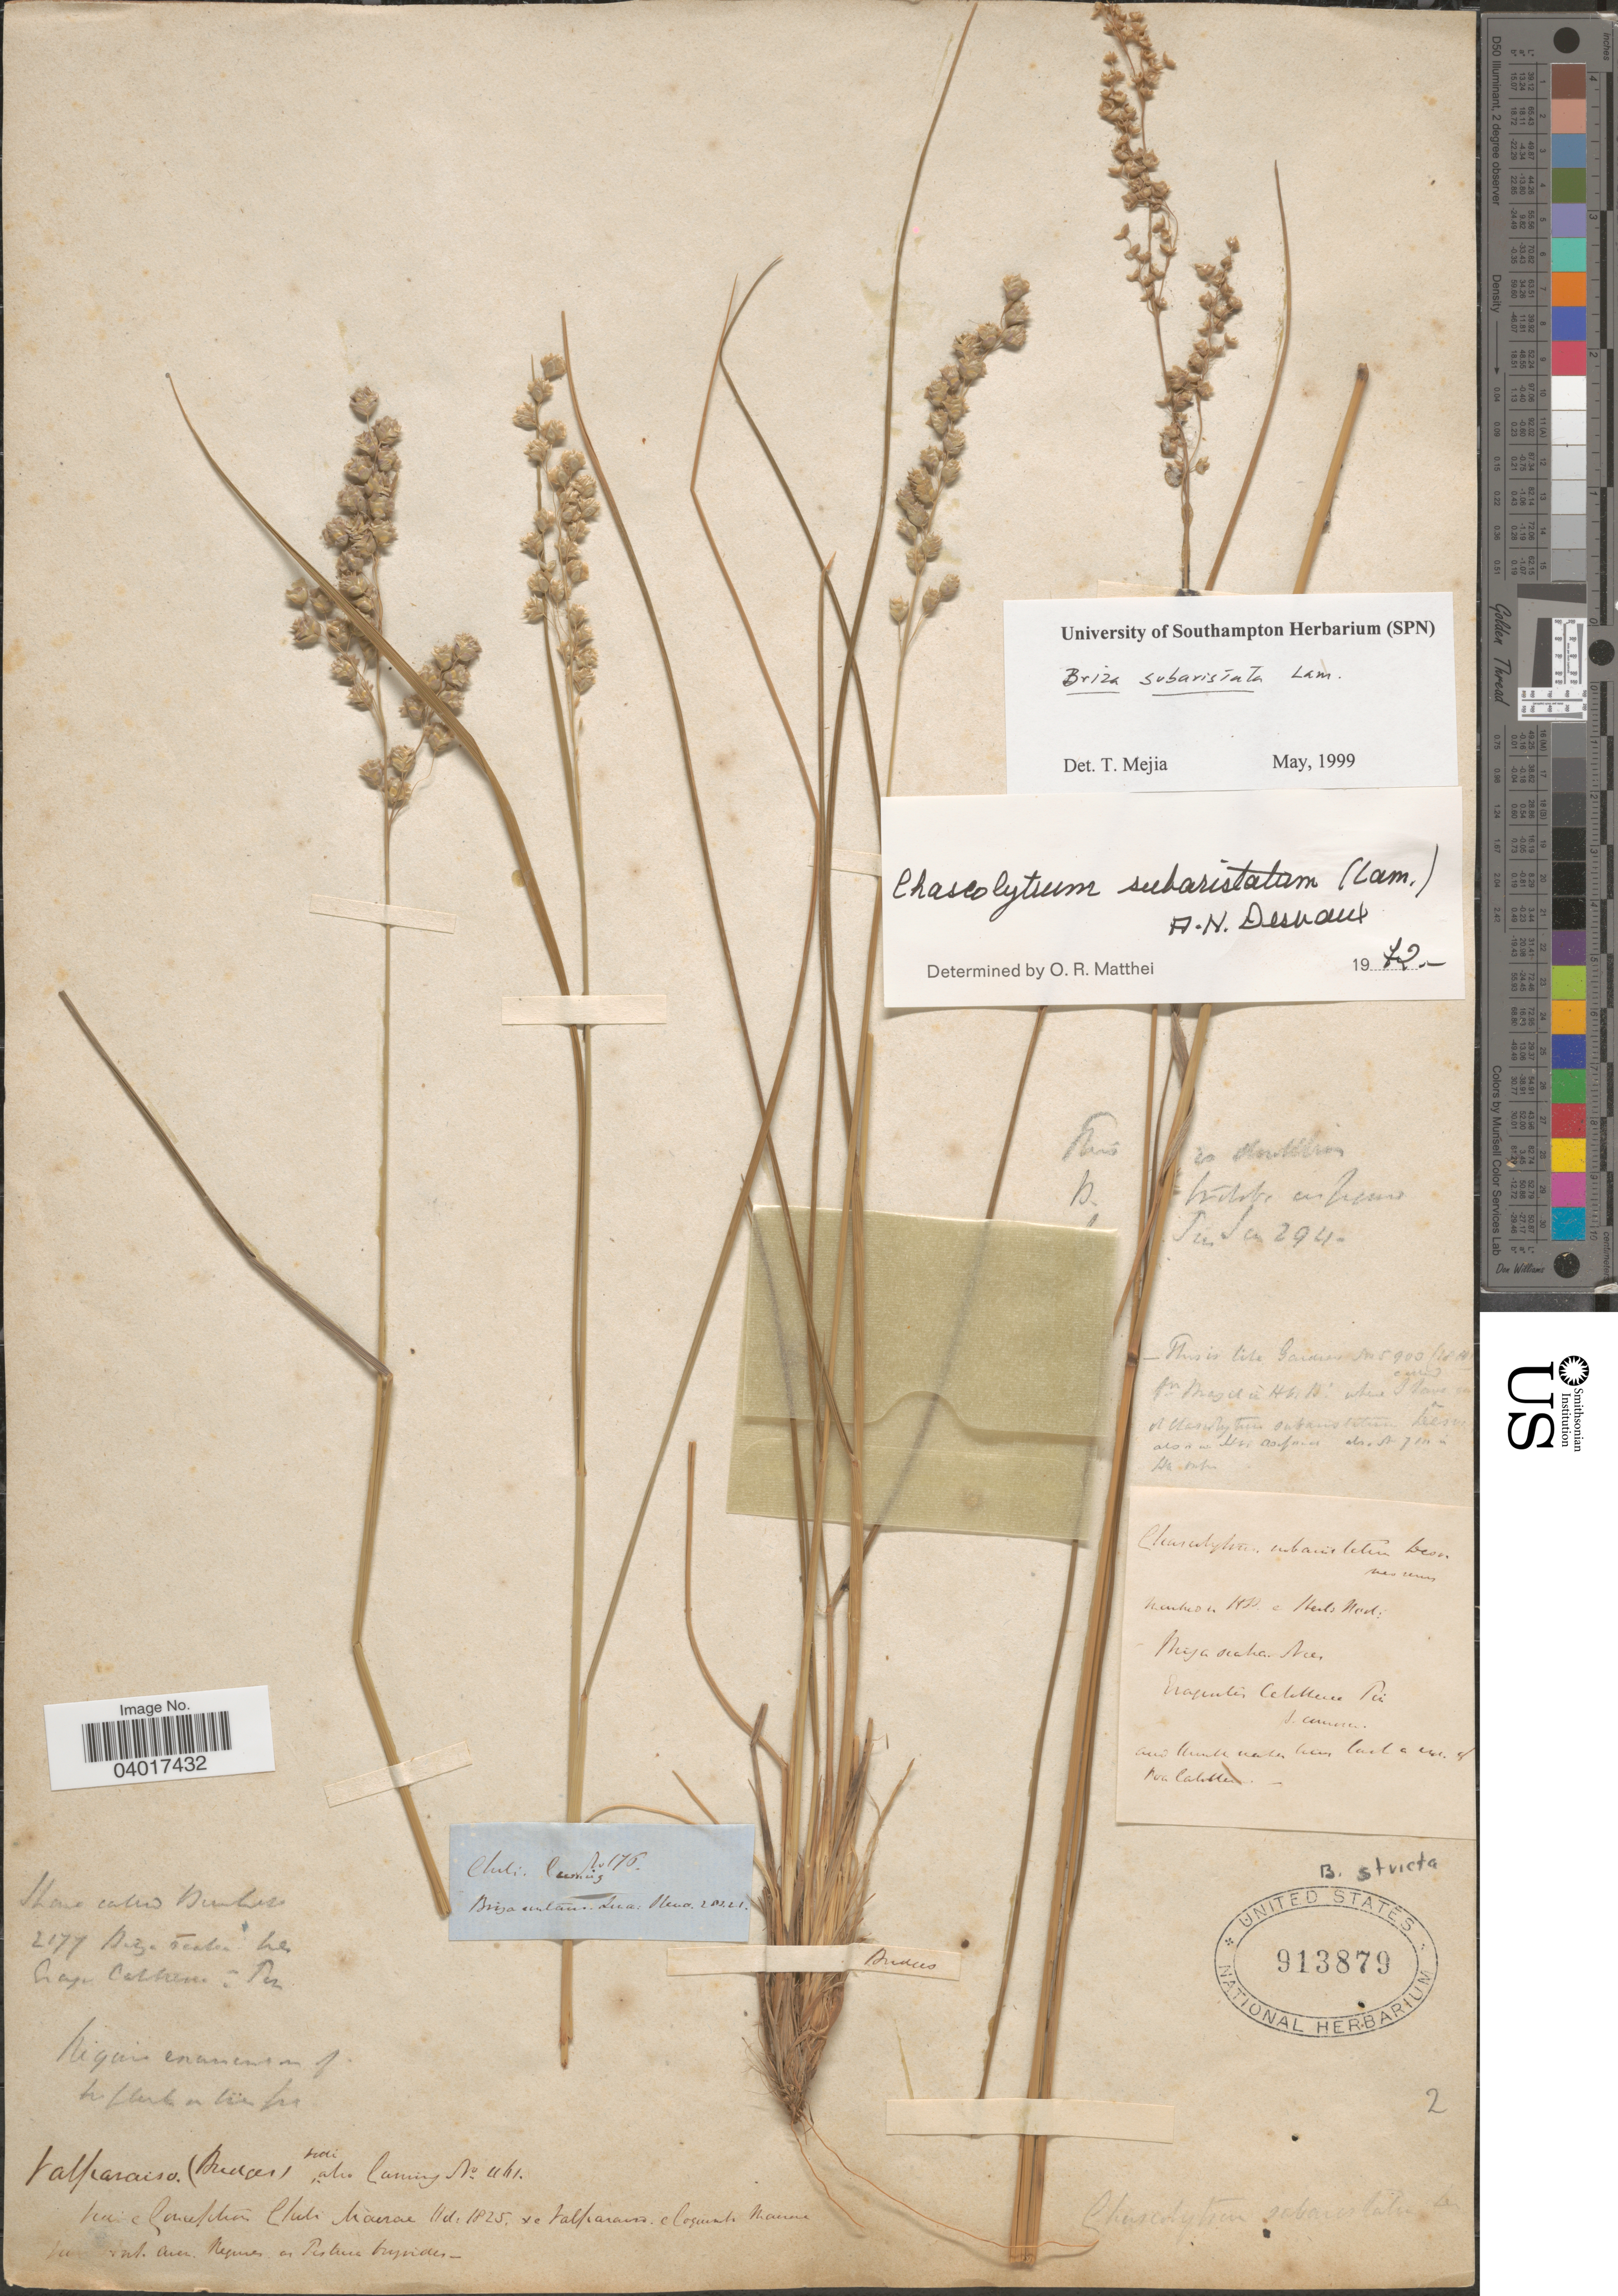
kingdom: Plantae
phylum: Tracheophyta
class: Liliopsida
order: Poales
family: Poaceae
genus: Chascolytrum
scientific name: Chascolytrum subaristatum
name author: (Lam.) Desv.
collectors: Cumming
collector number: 461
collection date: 1825-11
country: Chile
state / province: Valparaíso (V)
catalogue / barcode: US 913879